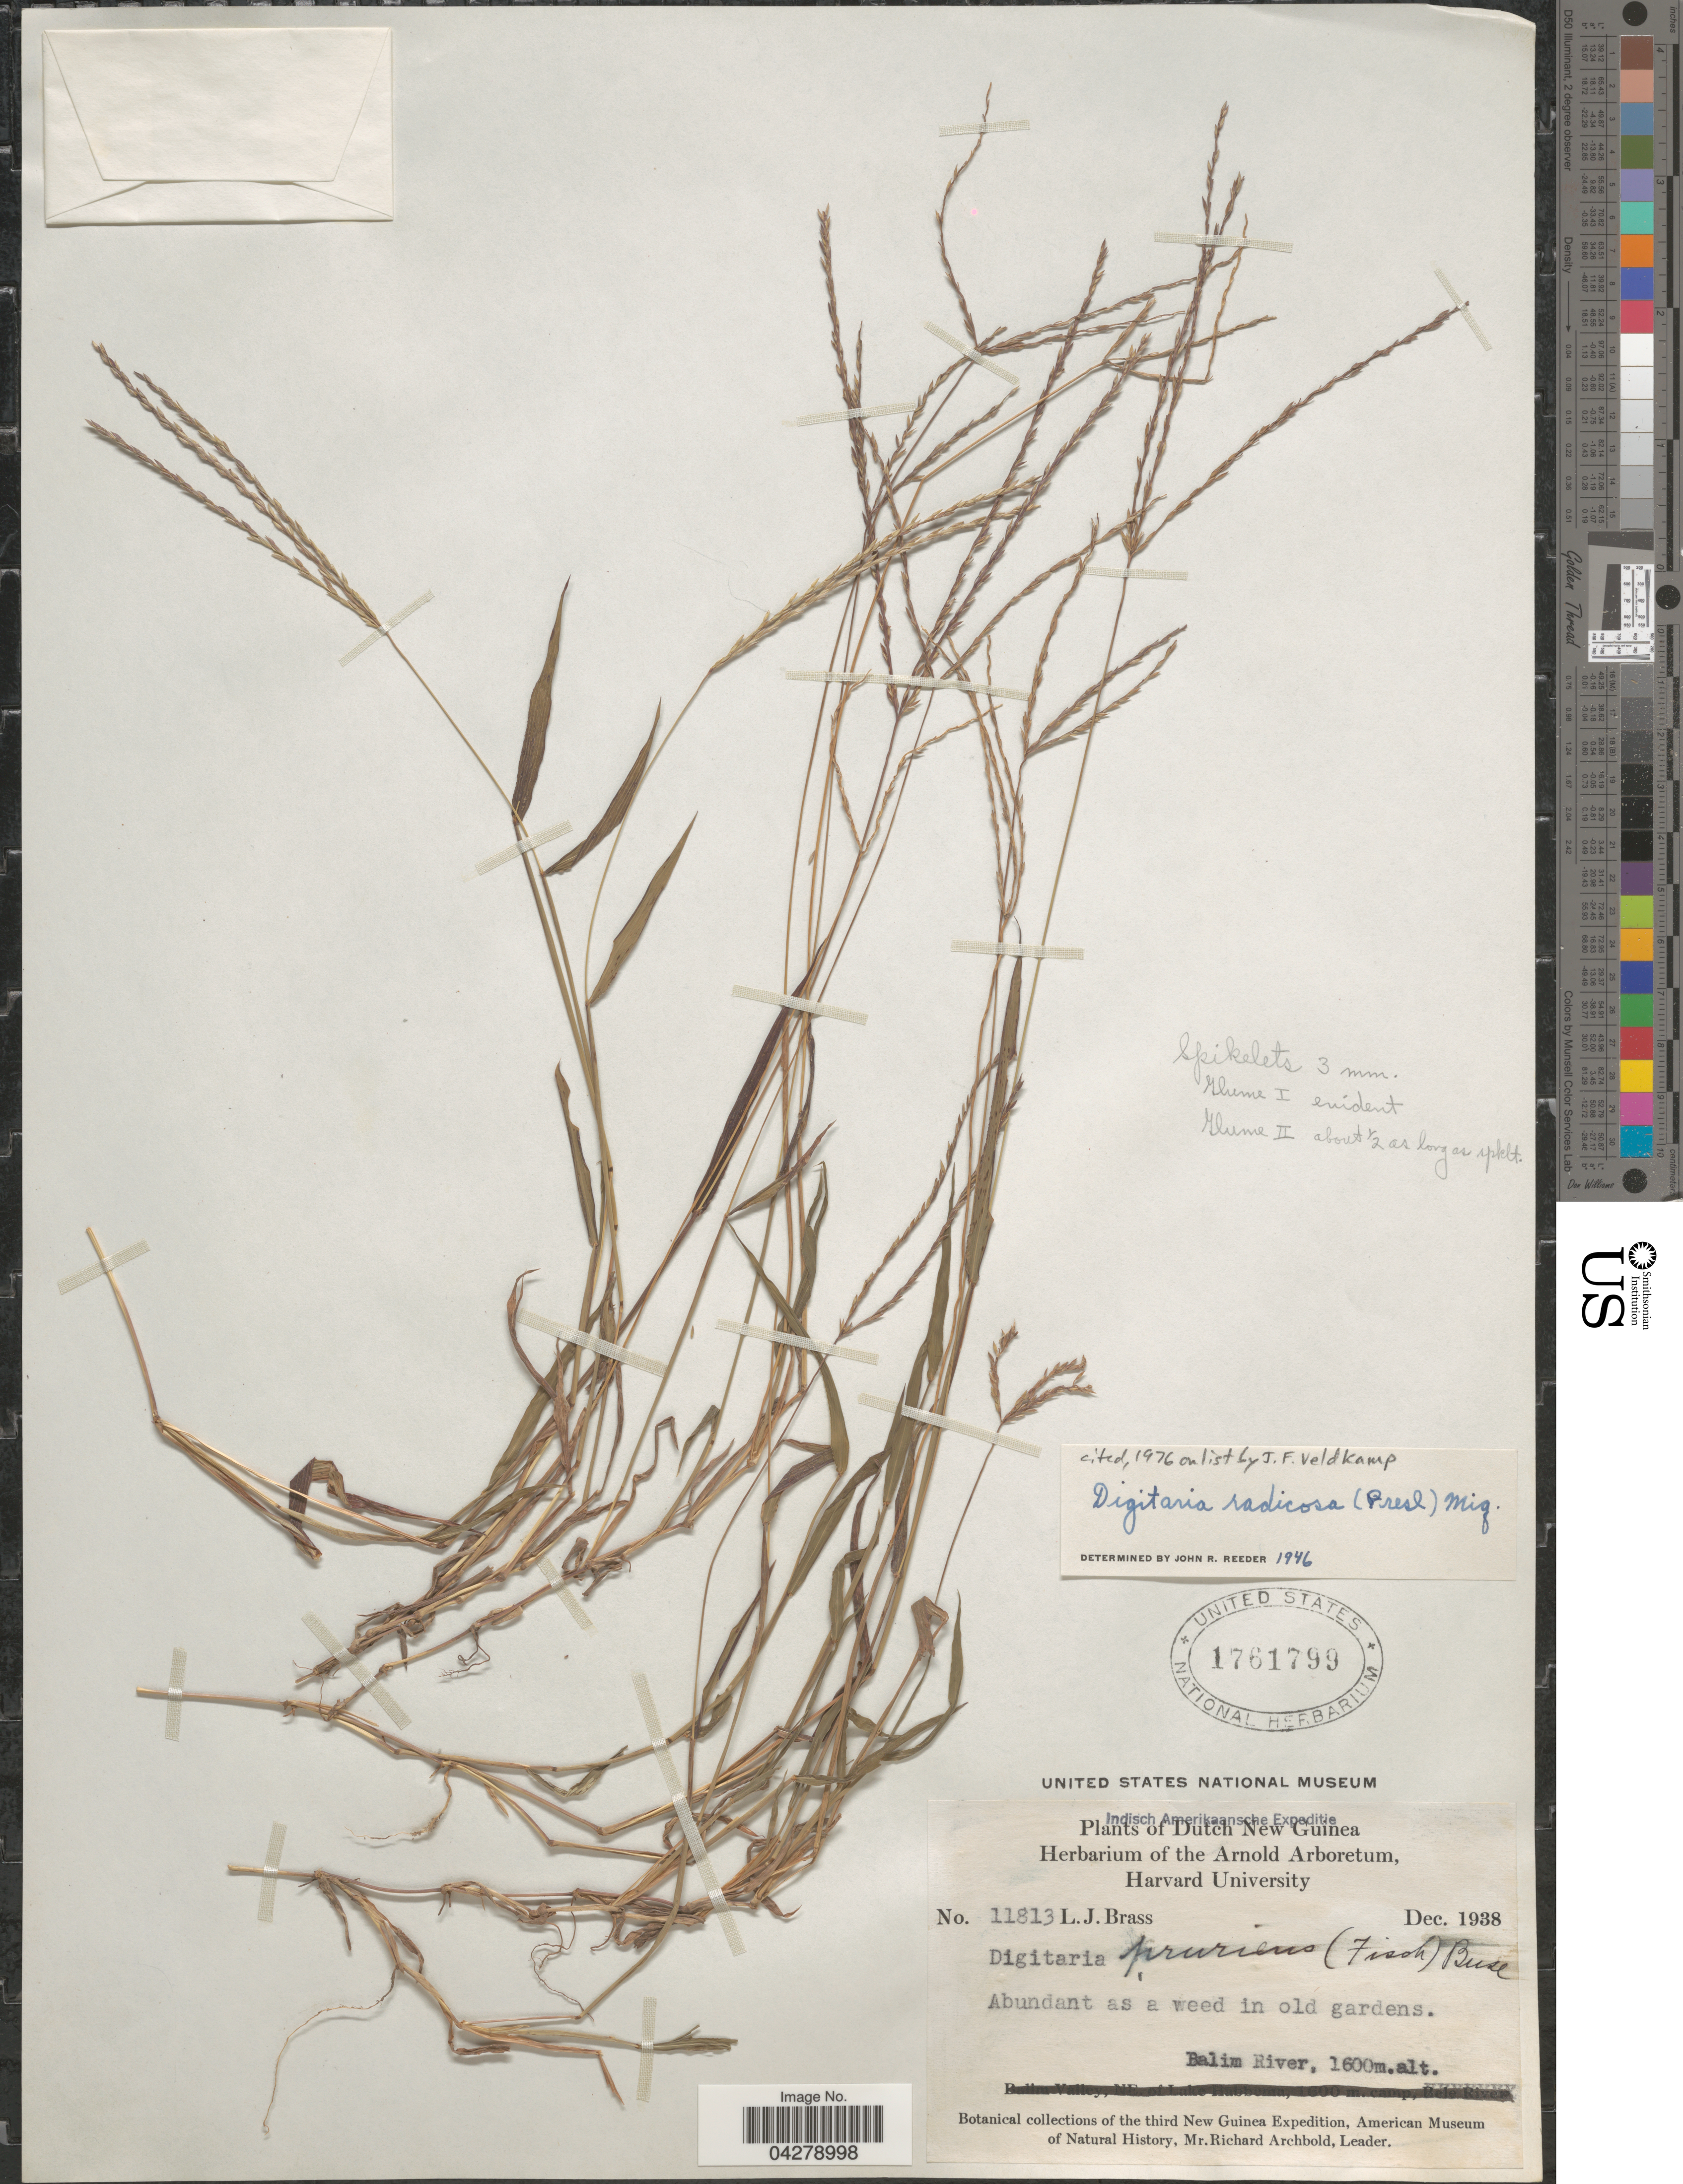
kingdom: Plantae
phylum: Tracheophyta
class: Liliopsida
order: Poales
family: Poaceae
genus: Digitaria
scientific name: Digitaria radicosa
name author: (J. Presl) Miq.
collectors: L. J. Brass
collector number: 11813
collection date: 1938-12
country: Indonesia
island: New Guinea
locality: Indisch Amerikaansche Expeditie. Dutch New Guinea. Abundant as a weed in old gardens. Balim River. Botanical collections of the third New Guinea Expedition.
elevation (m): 1600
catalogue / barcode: US 1761799